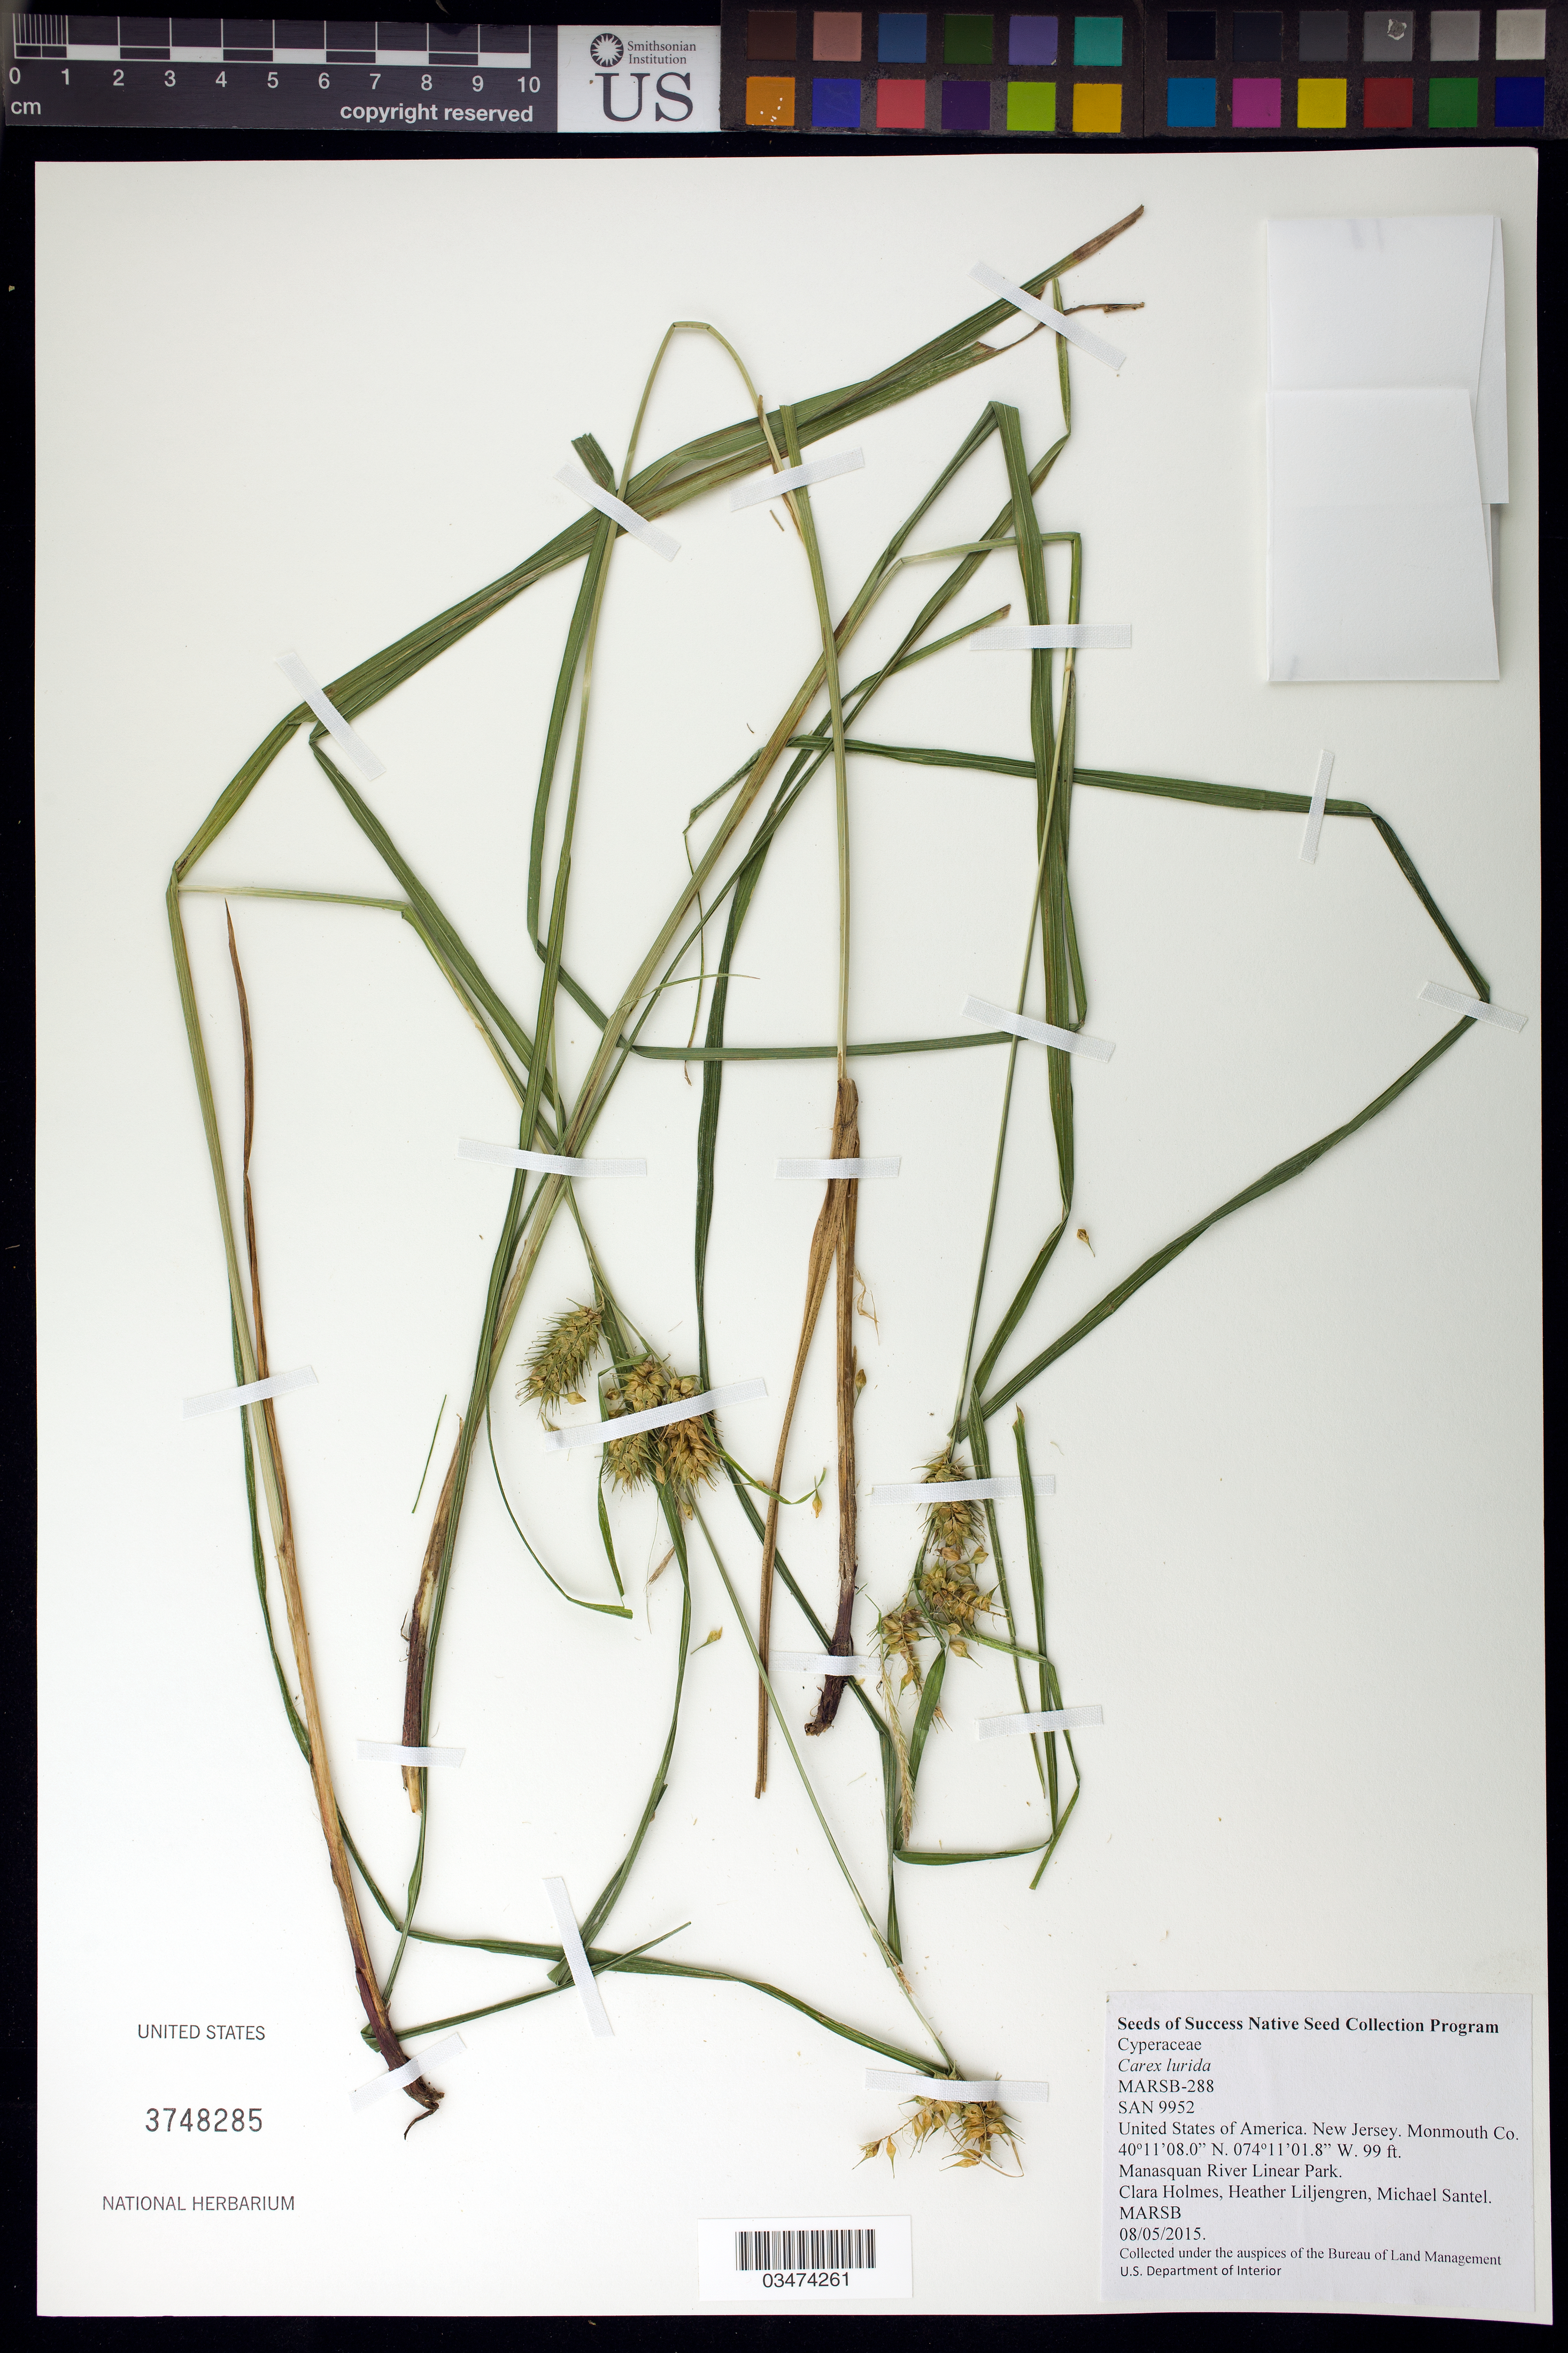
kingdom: Plantae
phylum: Tracheophyta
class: Liliopsida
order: Poales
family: Cyperaceae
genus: Carex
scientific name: Carex lurida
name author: Wahlenb.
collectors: C. Holmes, M. Santel & H. Liljingren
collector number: MARSB-288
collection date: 2015-08-05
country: United States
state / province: New Jersey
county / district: Monmouth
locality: Manasquan River Linear Park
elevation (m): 30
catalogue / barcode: US 3748285